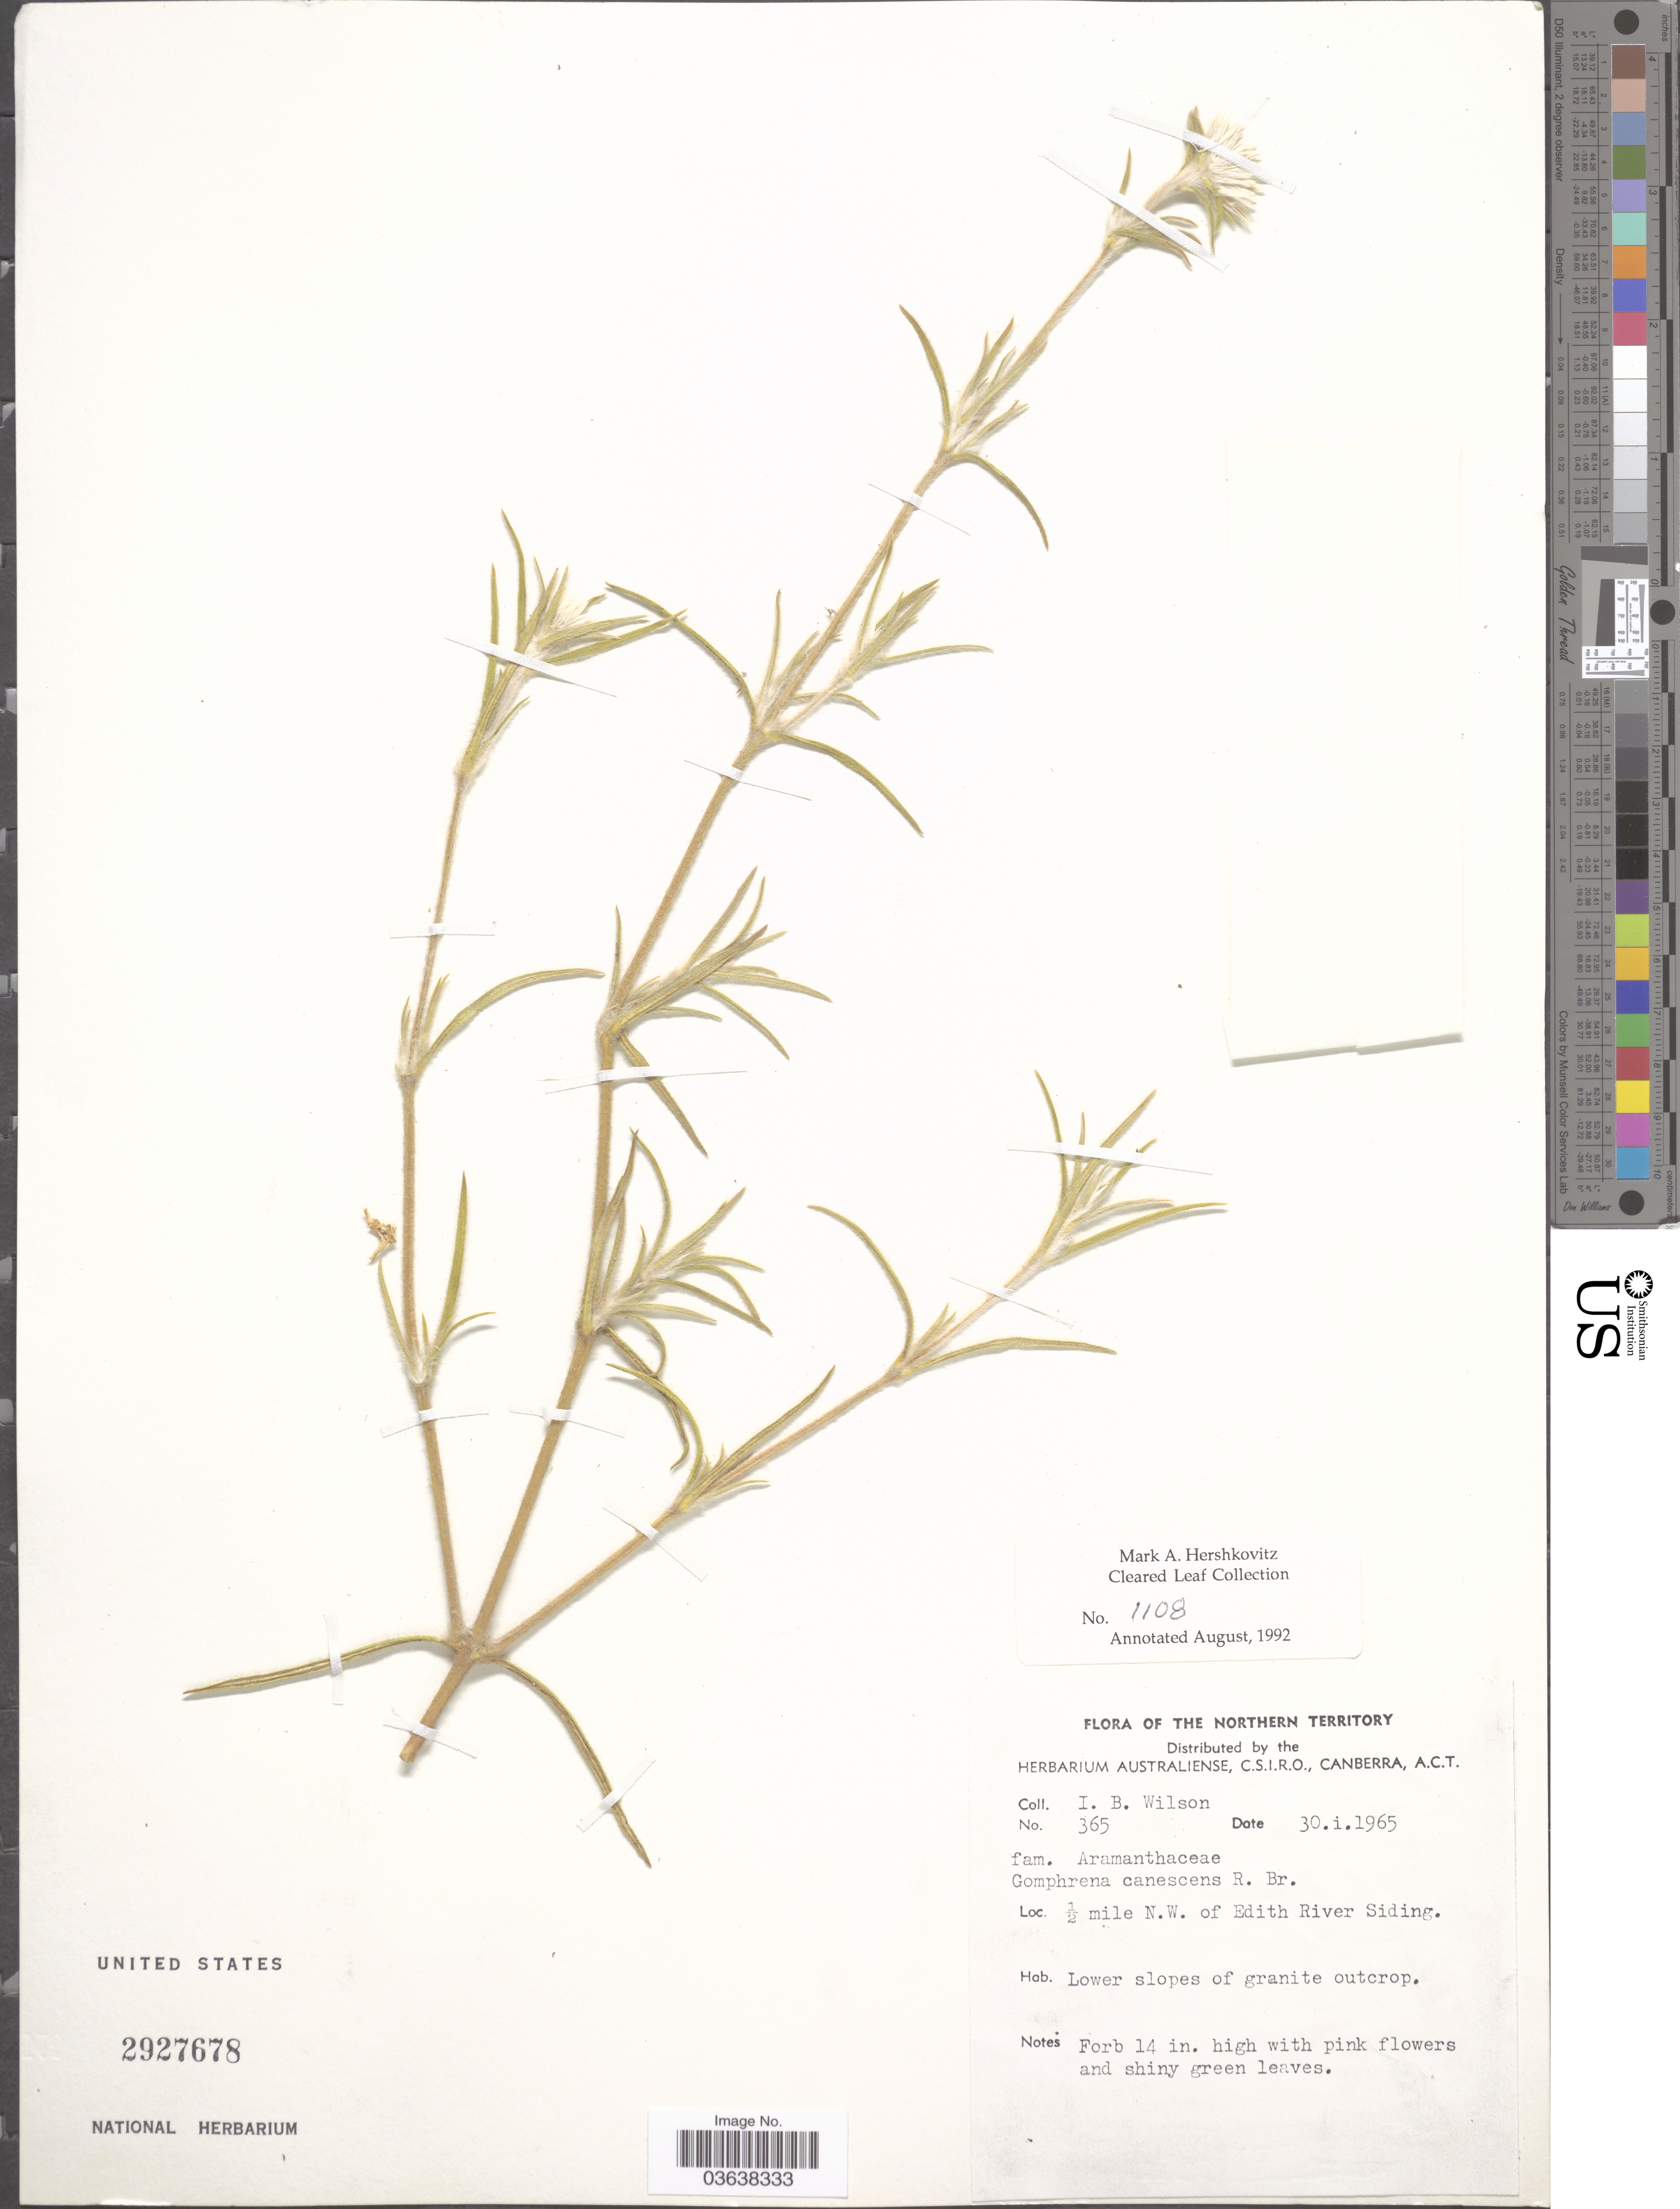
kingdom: Plantae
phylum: Tracheophyta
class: Magnoliopsida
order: Caryophyllales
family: Amaranthaceae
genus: Gomphrena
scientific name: Gomphrena canescens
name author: R. Br.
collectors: I. B. Wilson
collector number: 365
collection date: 1965-01-30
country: Australia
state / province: Northern Territory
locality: ½ mile N. W. of Edith River Siding.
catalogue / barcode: US 2927678